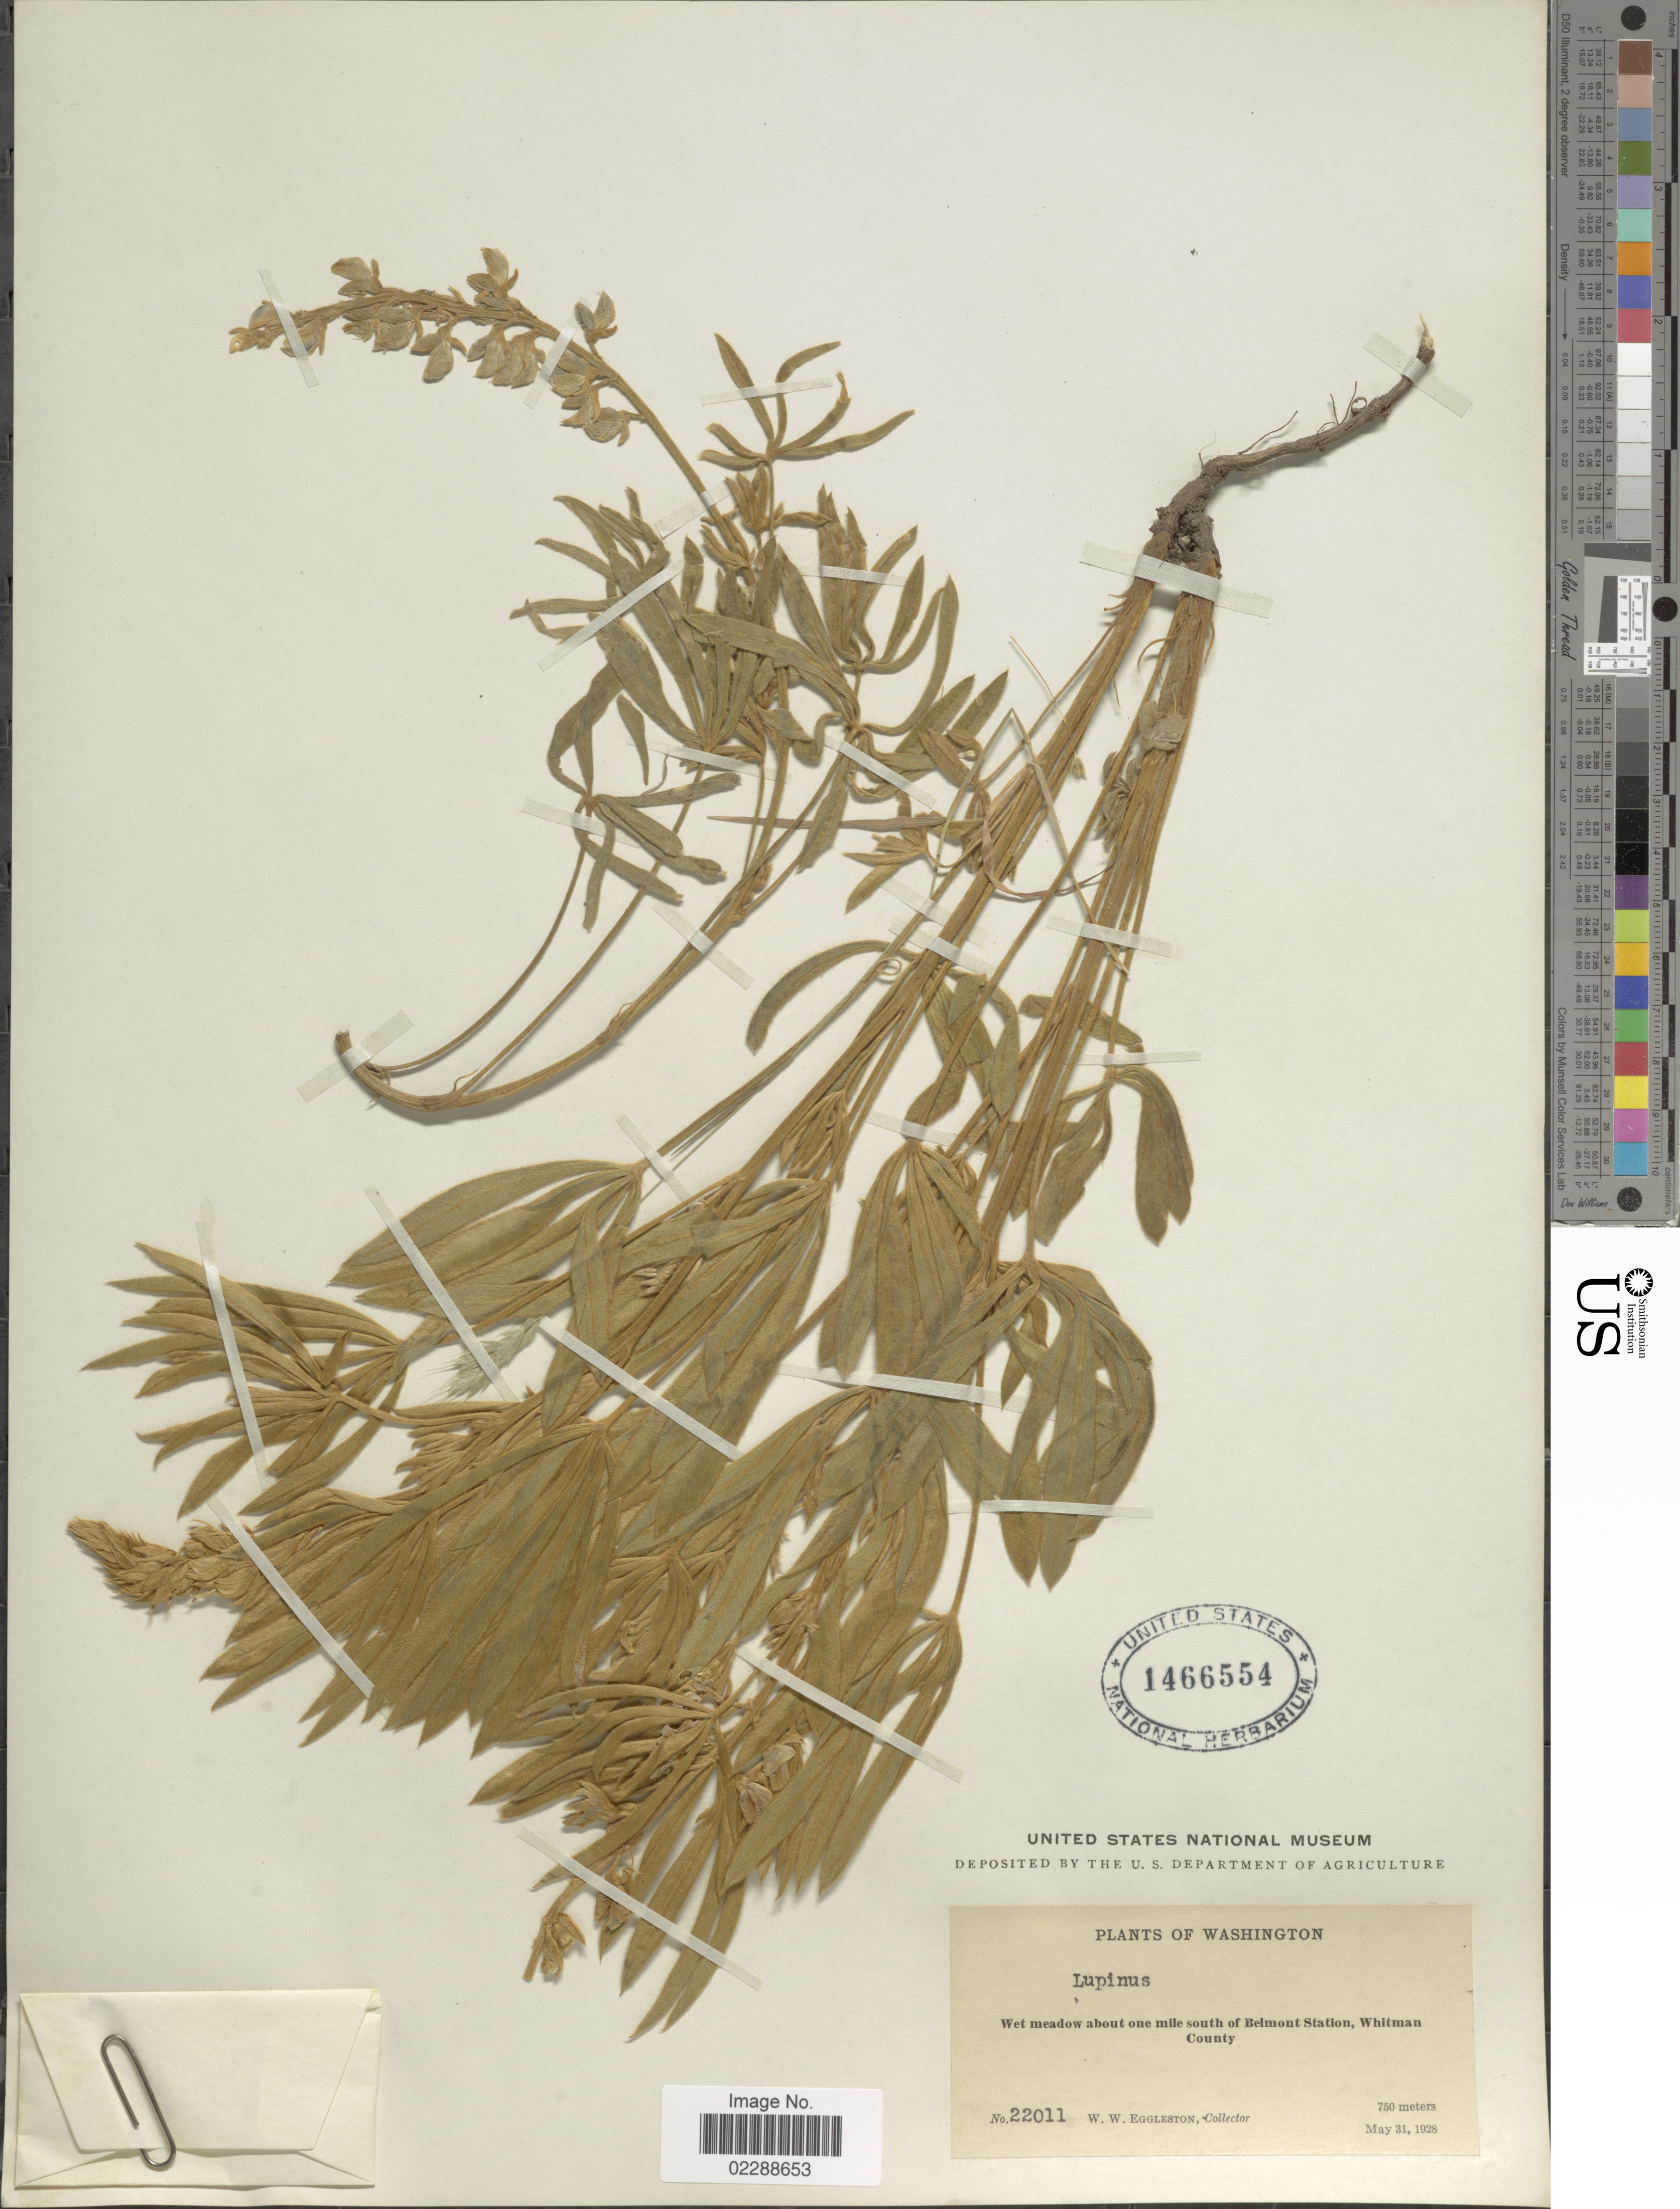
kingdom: Plantae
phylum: Tracheophyta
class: Magnoliopsida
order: Fabales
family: Fabaceae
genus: Lupinus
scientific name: Lupinus sp.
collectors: W. W. Eggleston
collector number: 22011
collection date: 1928-05-31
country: United States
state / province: Washington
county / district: Whitman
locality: Wet meadow about one mile south of Belmont Station, Whitman County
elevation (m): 750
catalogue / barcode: US 1466554